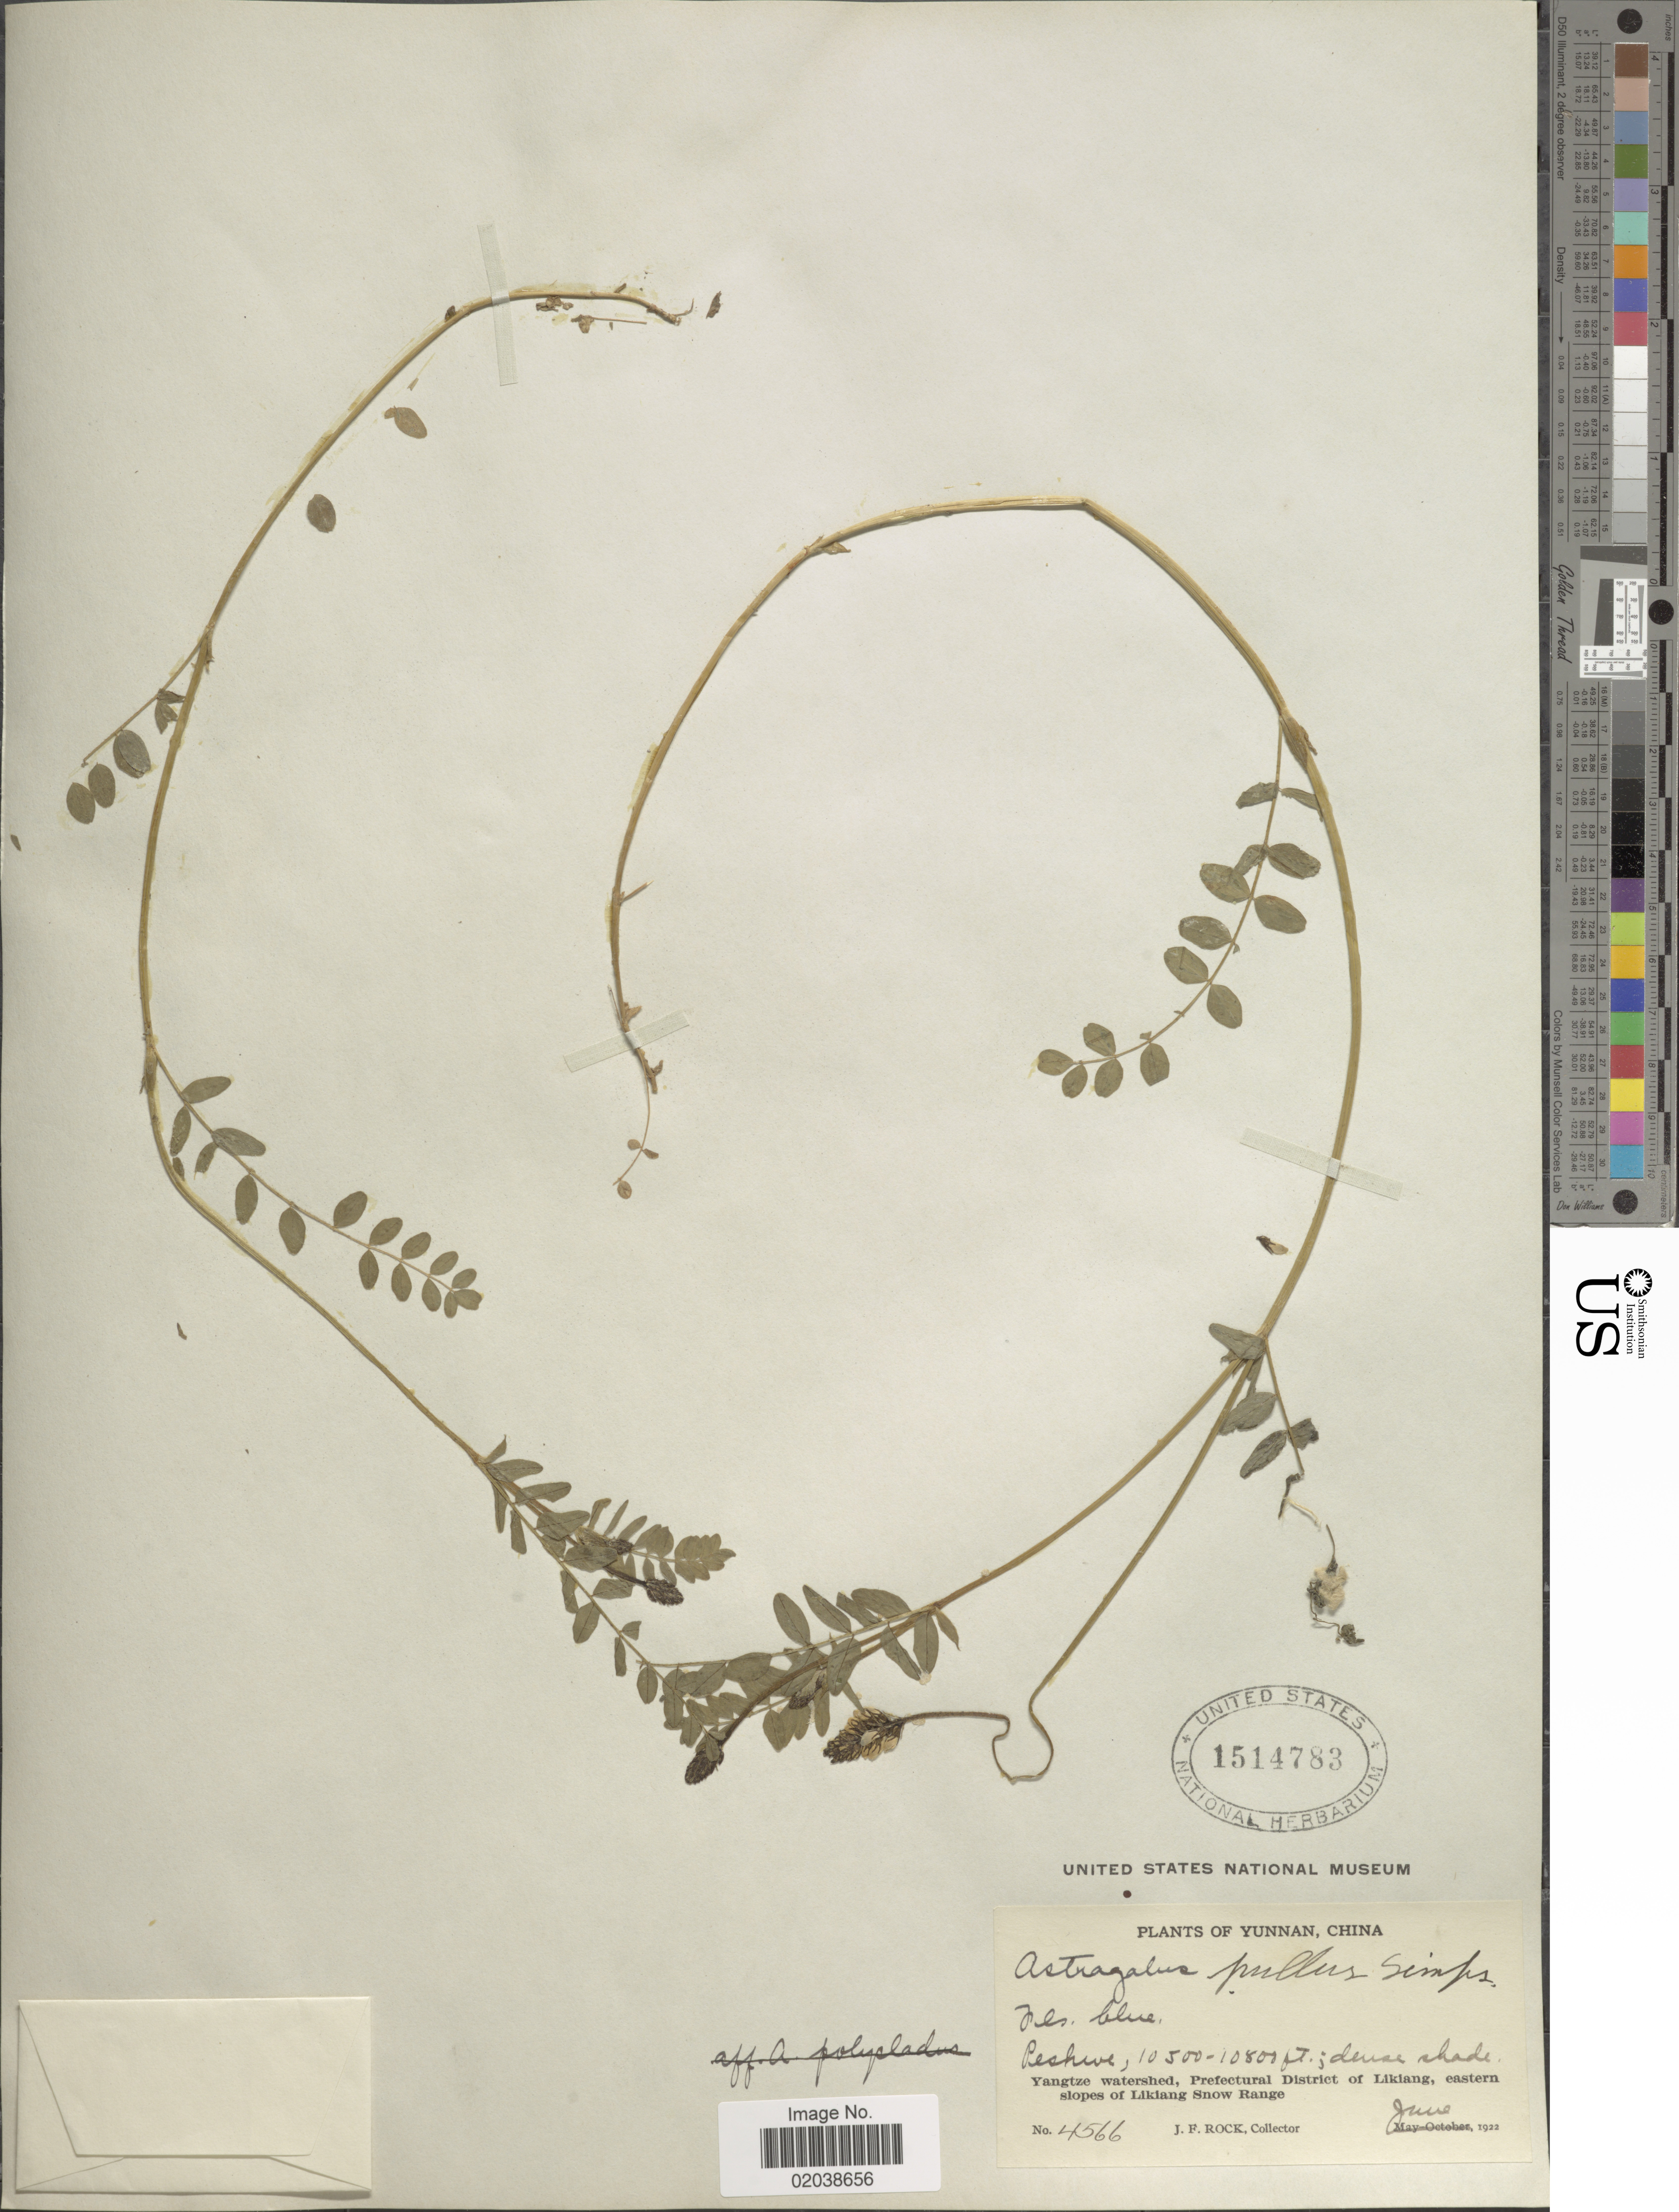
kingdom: Plantae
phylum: Tracheophyta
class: Magnoliopsida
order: Fabales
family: Fabaceae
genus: Astragalus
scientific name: Astragalus pullus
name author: Fisch.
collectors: J. Rock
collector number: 4566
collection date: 1922-06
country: China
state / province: Yunnan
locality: Peshive. Yangtze watershed, Prefectural District of Likiang, eastern slopes of Likiang Snow Range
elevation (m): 3200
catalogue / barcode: US 1514783